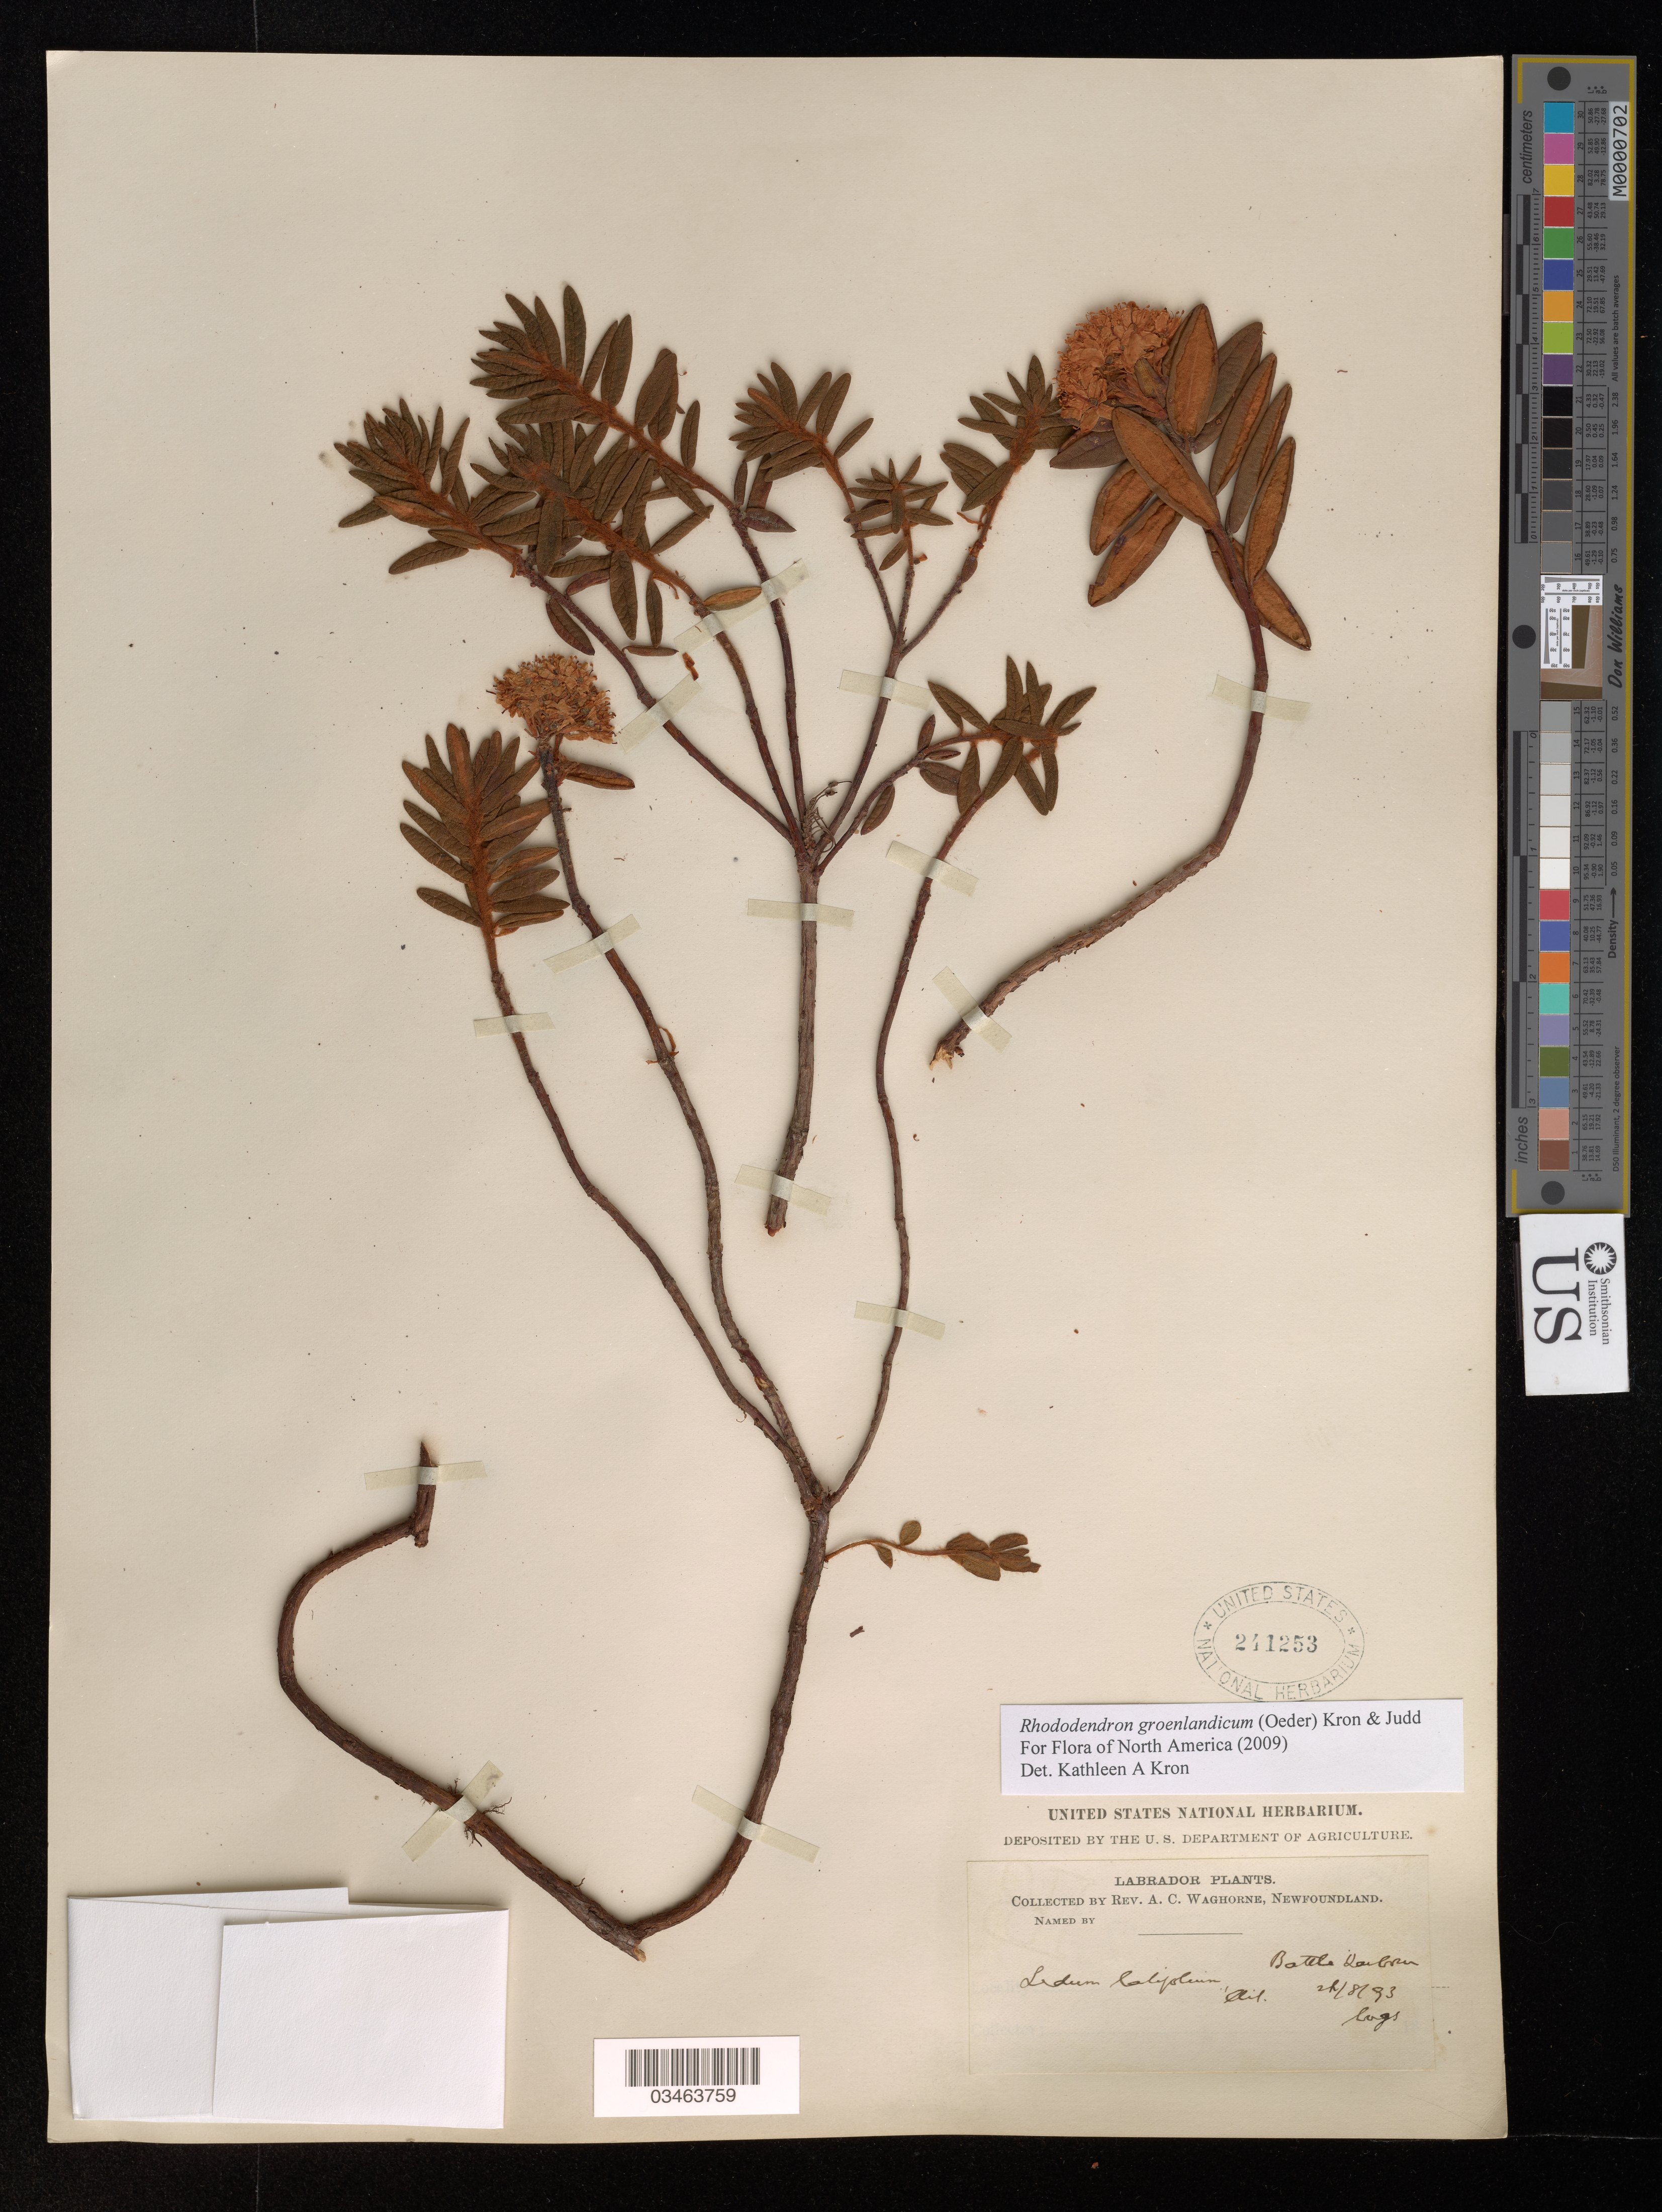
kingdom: Plantae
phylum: Tracheophyta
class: Magnoliopsida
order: Ericales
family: Ericaceae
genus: Rhododendron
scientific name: Rhododendron groenlandicum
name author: (Oeder) Kron & Judd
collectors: A. Waghorne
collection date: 1993-08-27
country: Canada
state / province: Newfoundland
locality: Labrador. Battle Harbour.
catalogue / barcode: US 241253